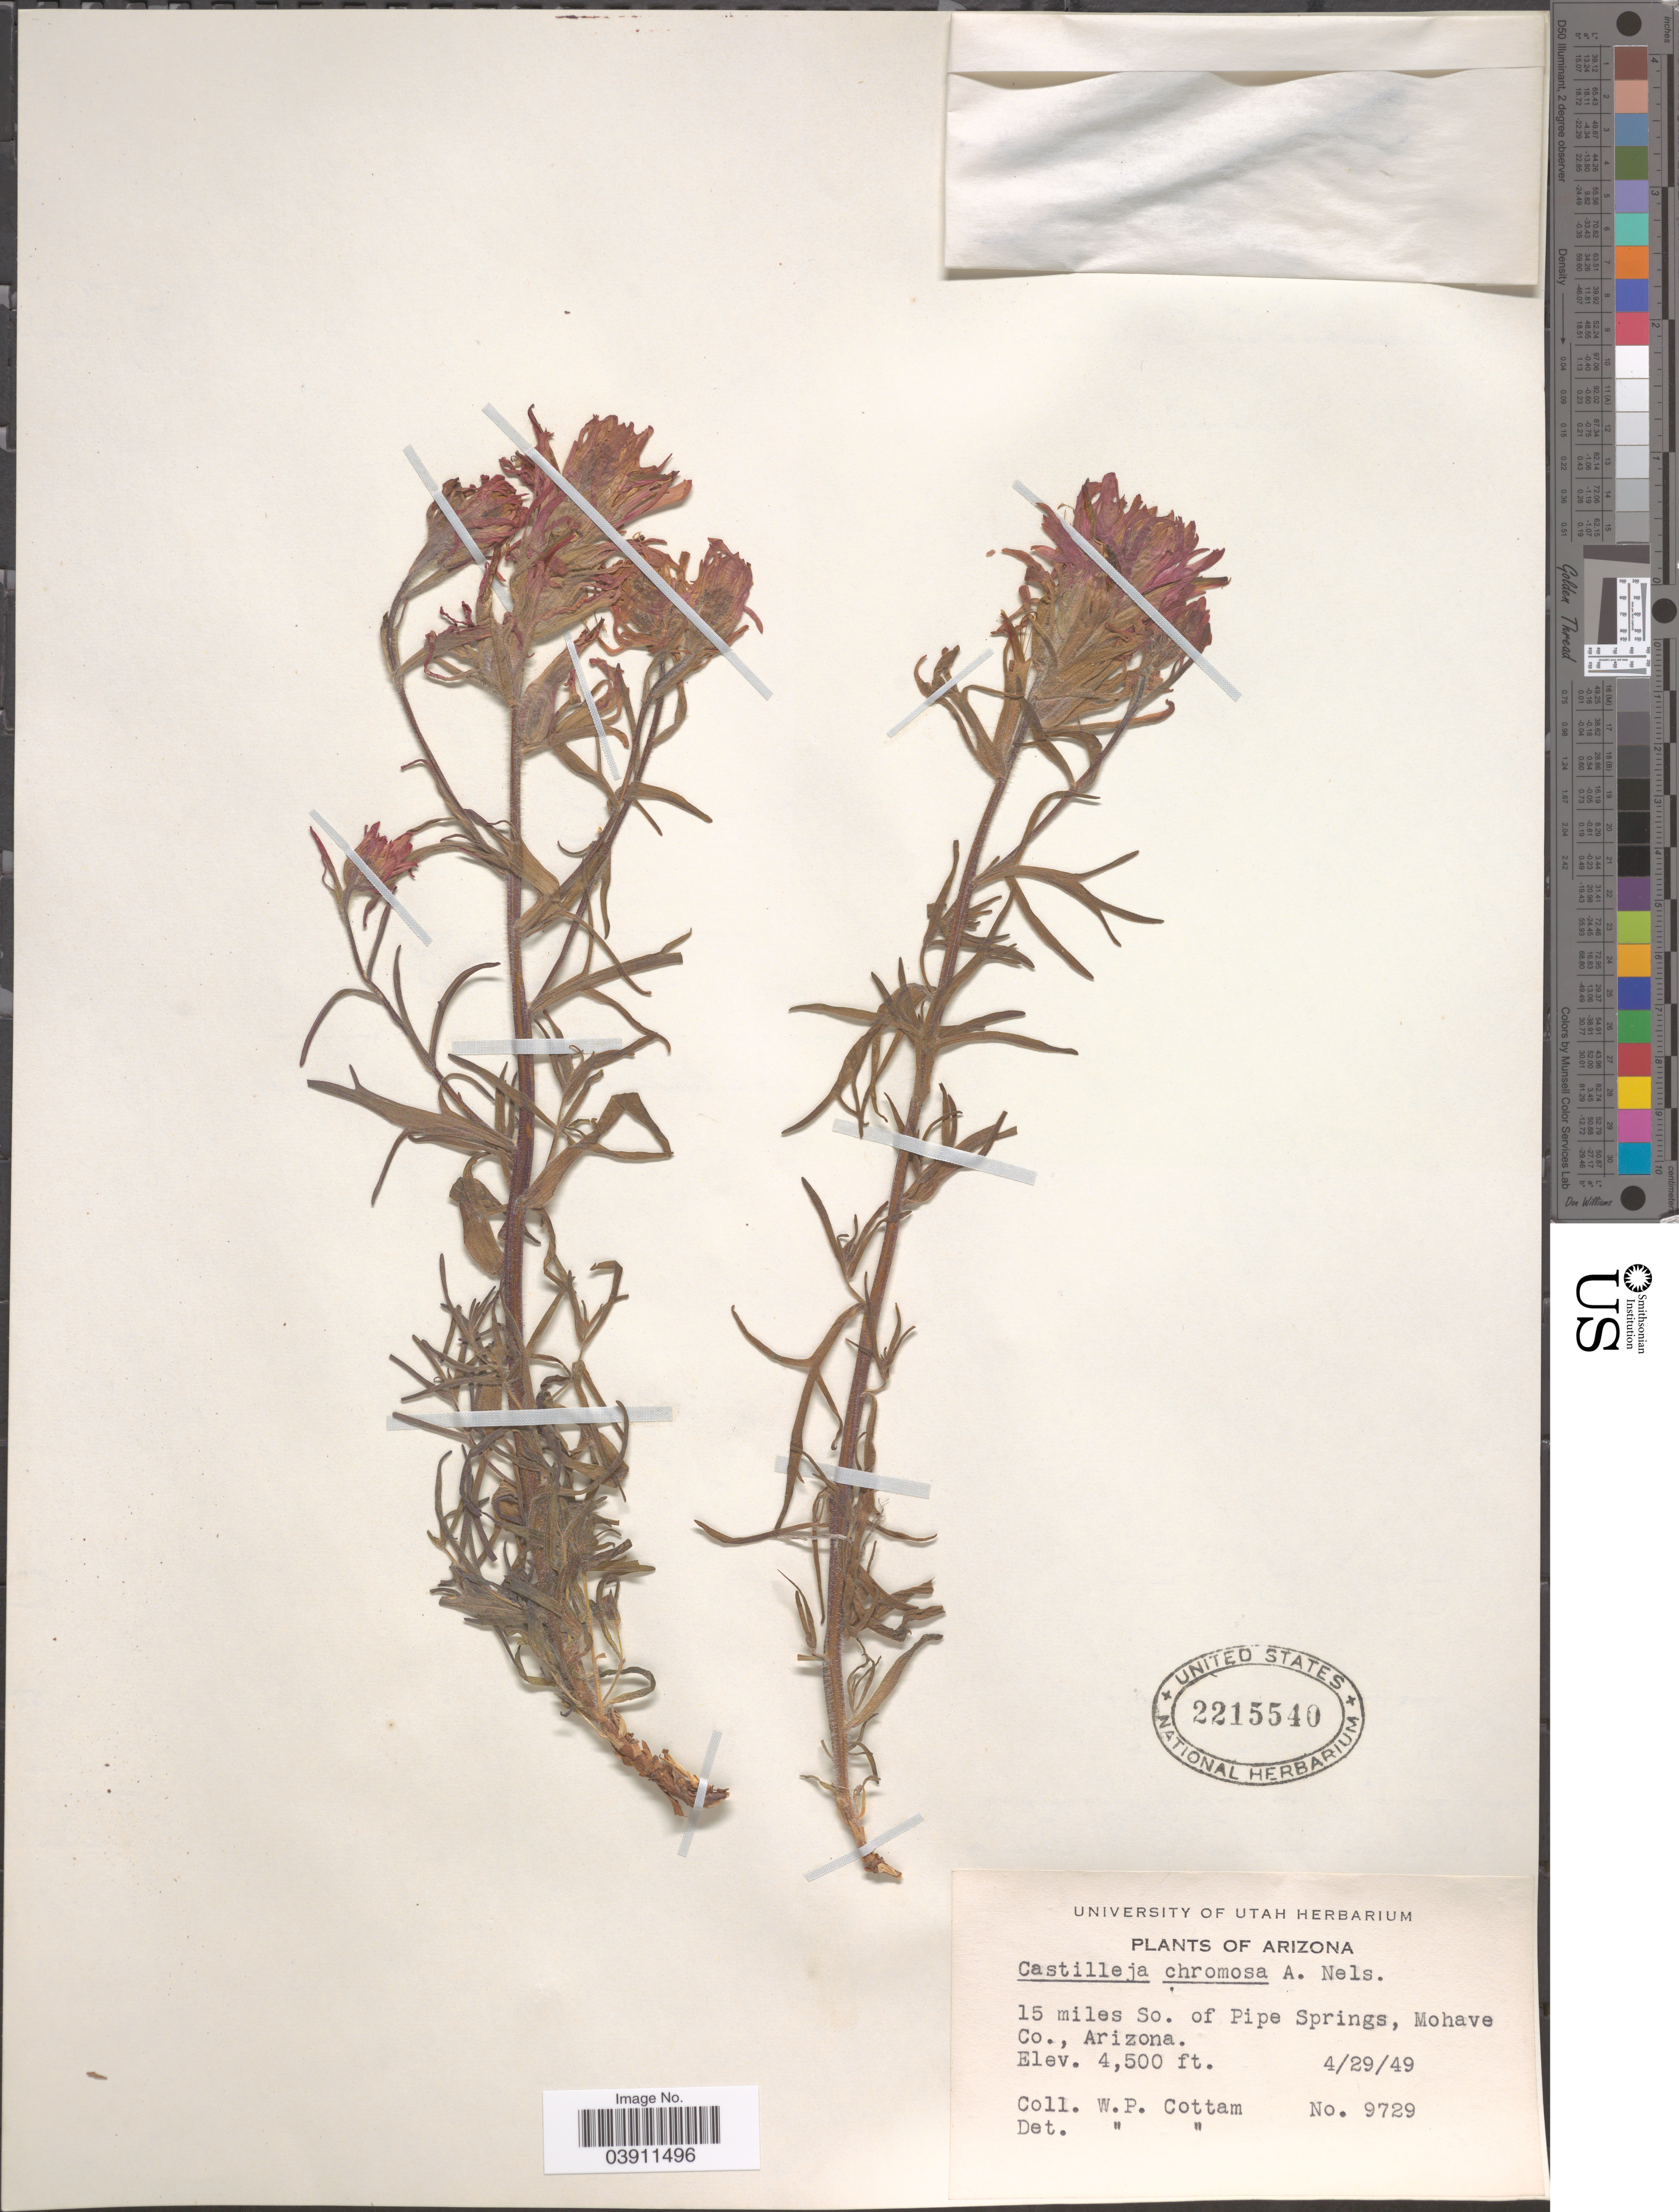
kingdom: Plantae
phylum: Tracheophyta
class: Magnoliopsida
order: Lamiales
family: Orobanchaceae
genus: Castilleja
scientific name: Castilleja chromosa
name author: A. Nelson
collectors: W. Cottam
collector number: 9729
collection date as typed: Transcribed d/m/y: 29/4/49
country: United States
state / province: Arizona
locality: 15 miles So. of Pipe Springs, Mohave Co.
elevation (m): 1372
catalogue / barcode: US 2215540